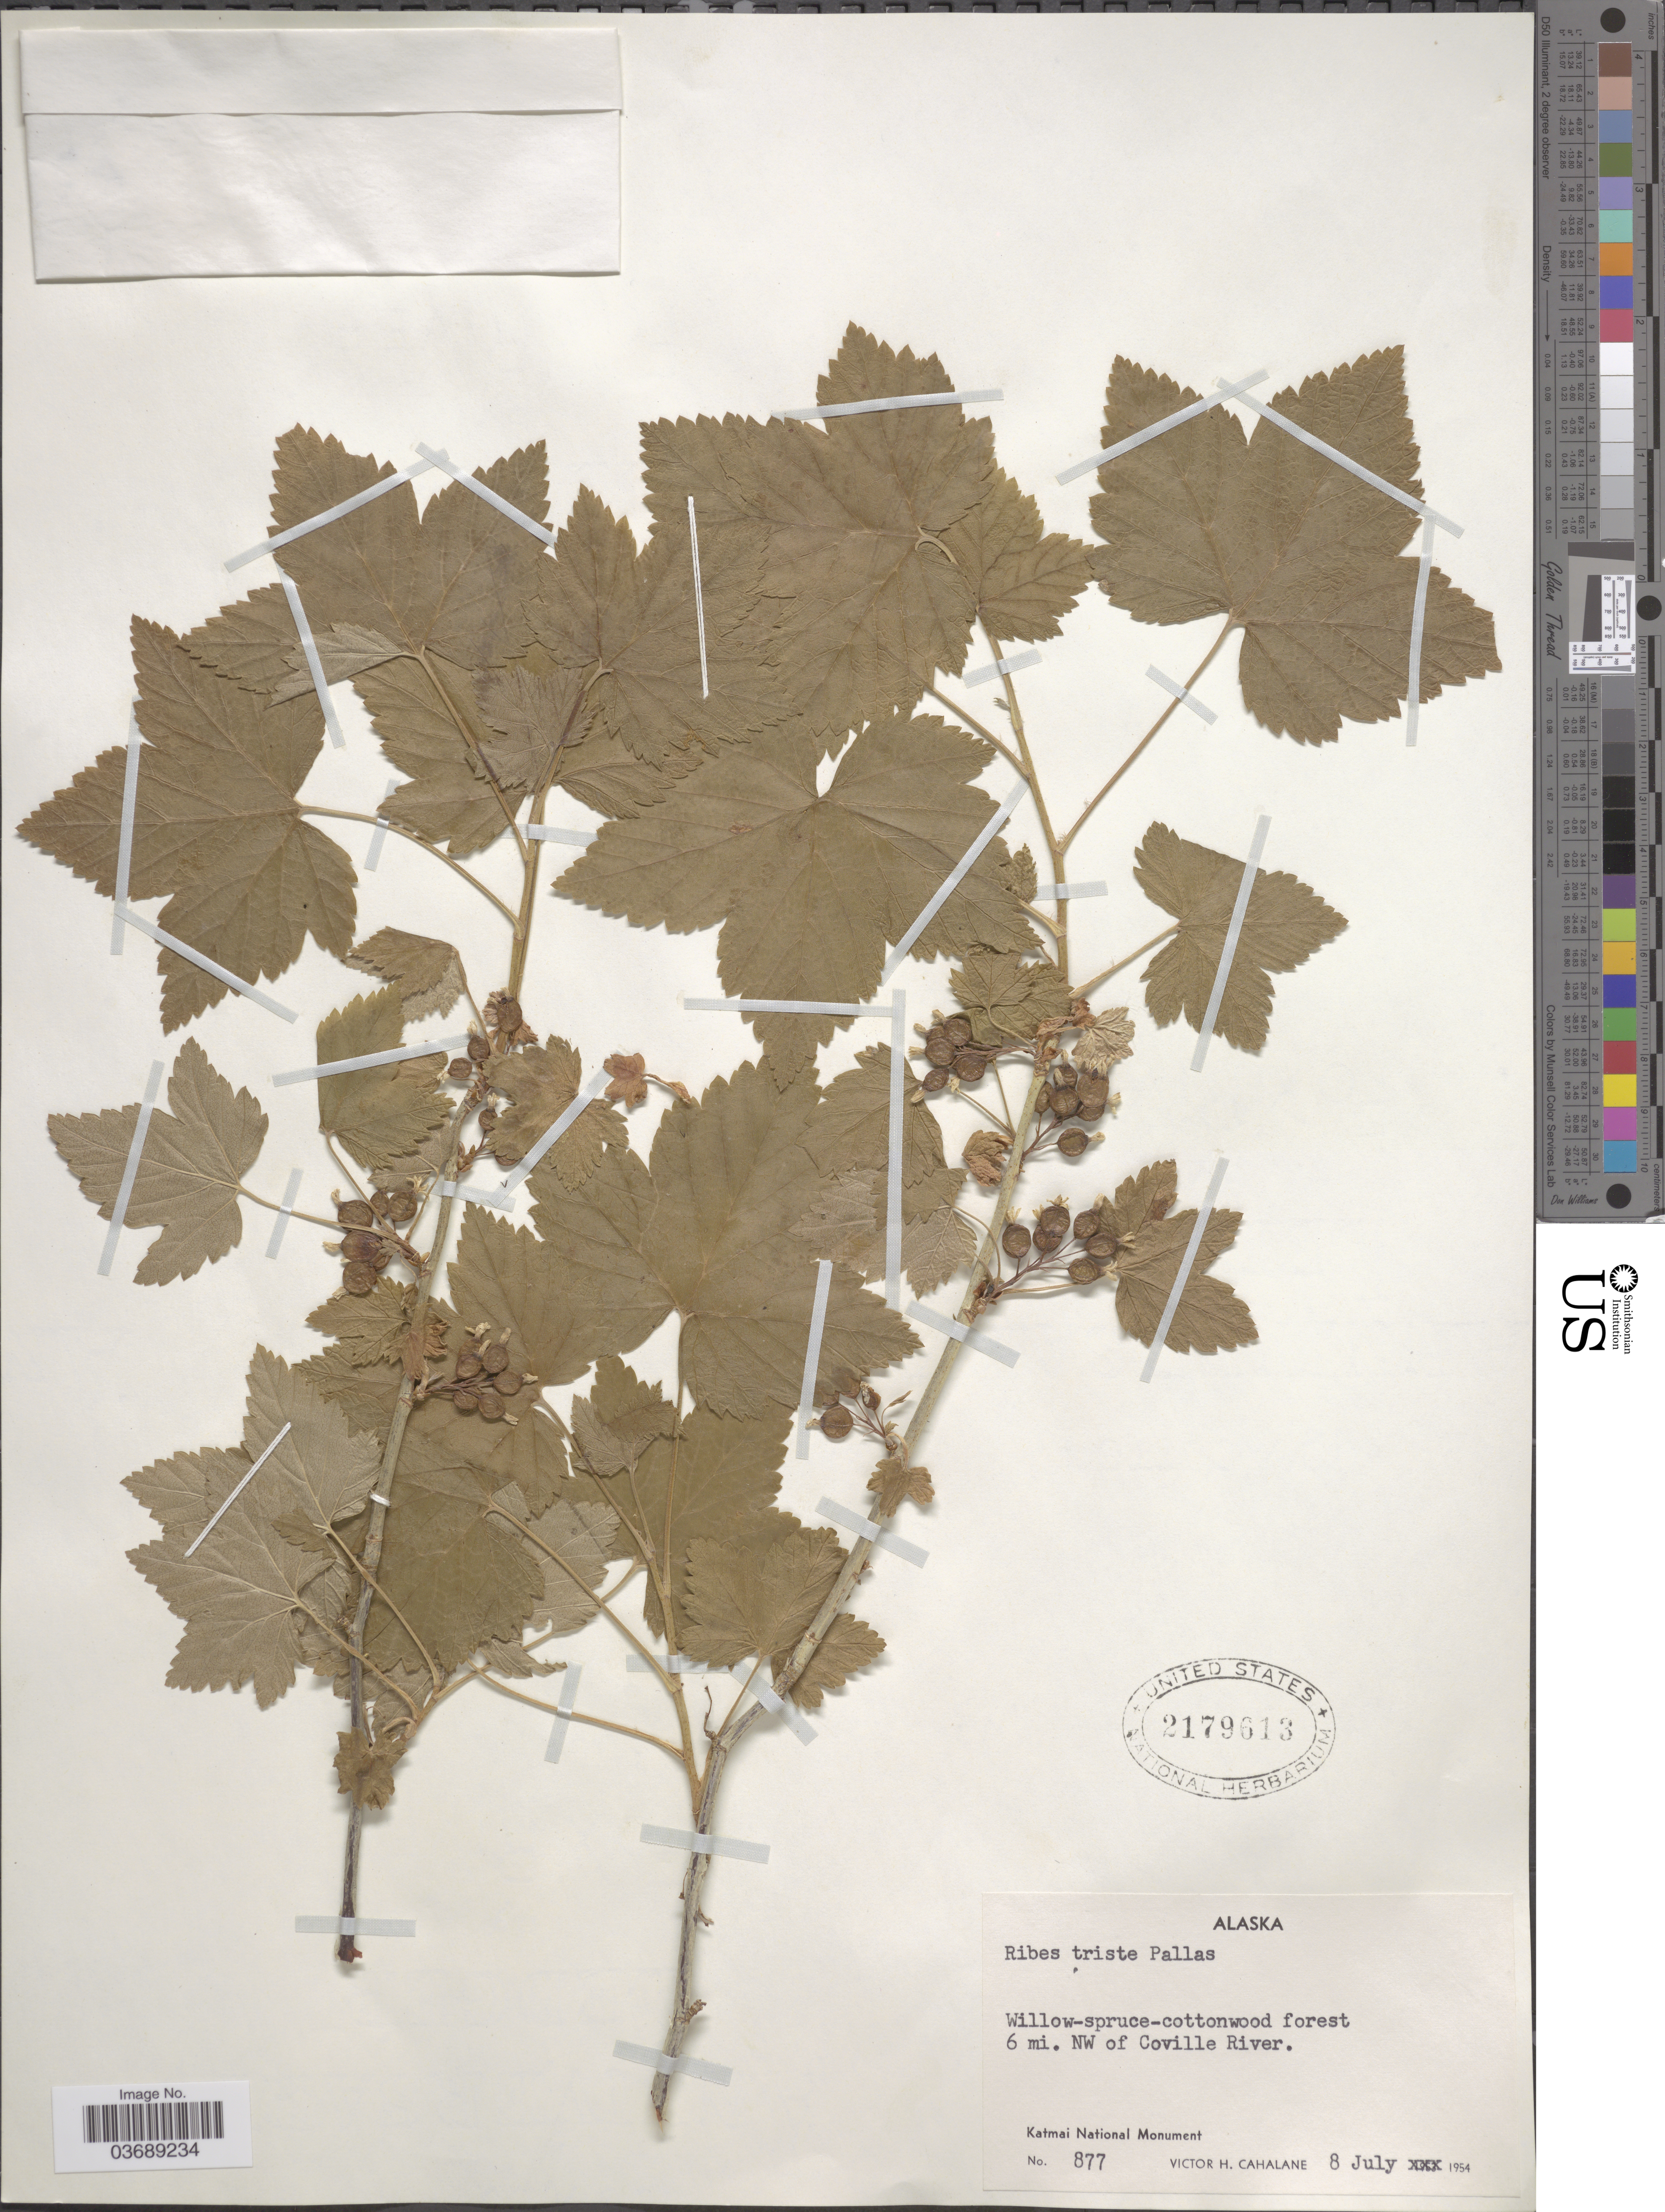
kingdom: Plantae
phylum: Tracheophyta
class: Magnoliopsida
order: Saxifragales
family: Grossulariaceae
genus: Ribes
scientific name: Ribes triste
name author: Pall.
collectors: V. Cahalane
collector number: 877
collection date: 1954-07-08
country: United States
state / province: Alaska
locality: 6 mi. NW of Coville River. Katmai National Monument.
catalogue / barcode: US 2179613